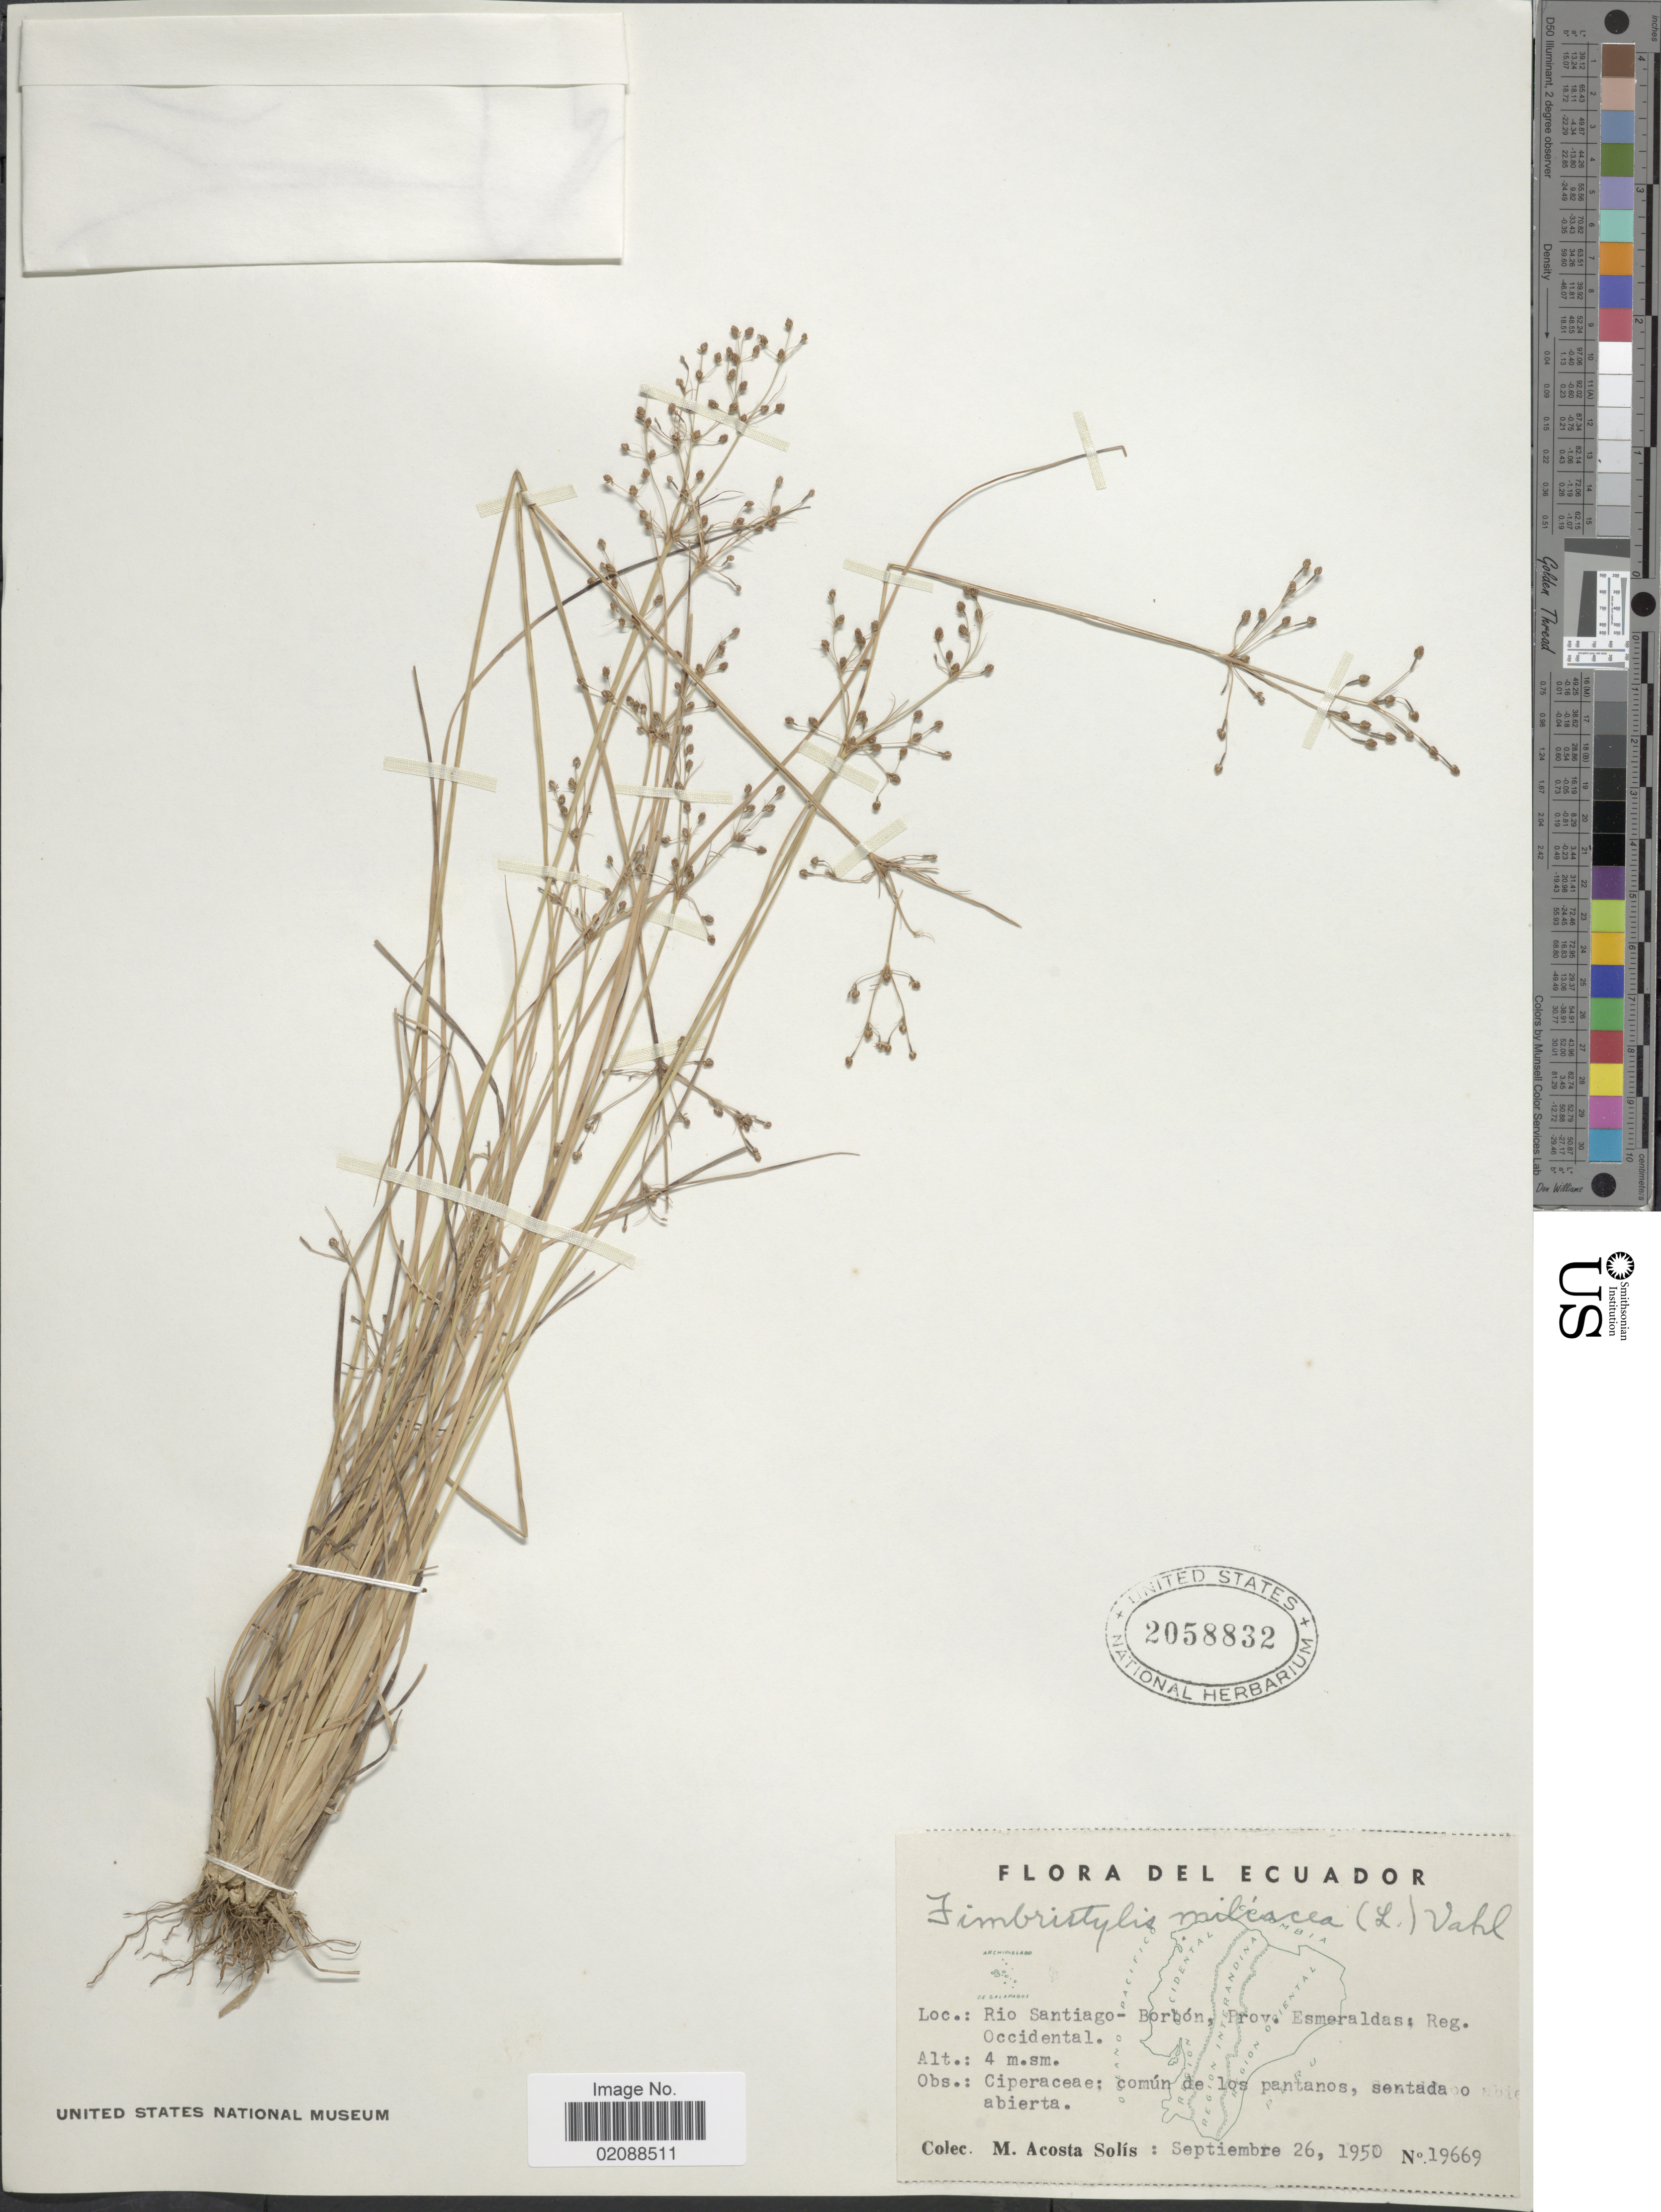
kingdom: Plantae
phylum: Tracheophyta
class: Liliopsida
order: Poales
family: Cyperaceae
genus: Fimbristylis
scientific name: Fimbristylis littoralis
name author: Gaudich.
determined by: Strong, M. T., (US), Smithsonian Institution - National Museum of Natural History (UNITED STATES)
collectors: M. Acosta Solis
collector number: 19669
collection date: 1950-09-26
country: Ecuador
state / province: Esmeraldas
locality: Rio Santiago - Borbon, Reg. Occidental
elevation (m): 4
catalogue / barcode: US 2058832